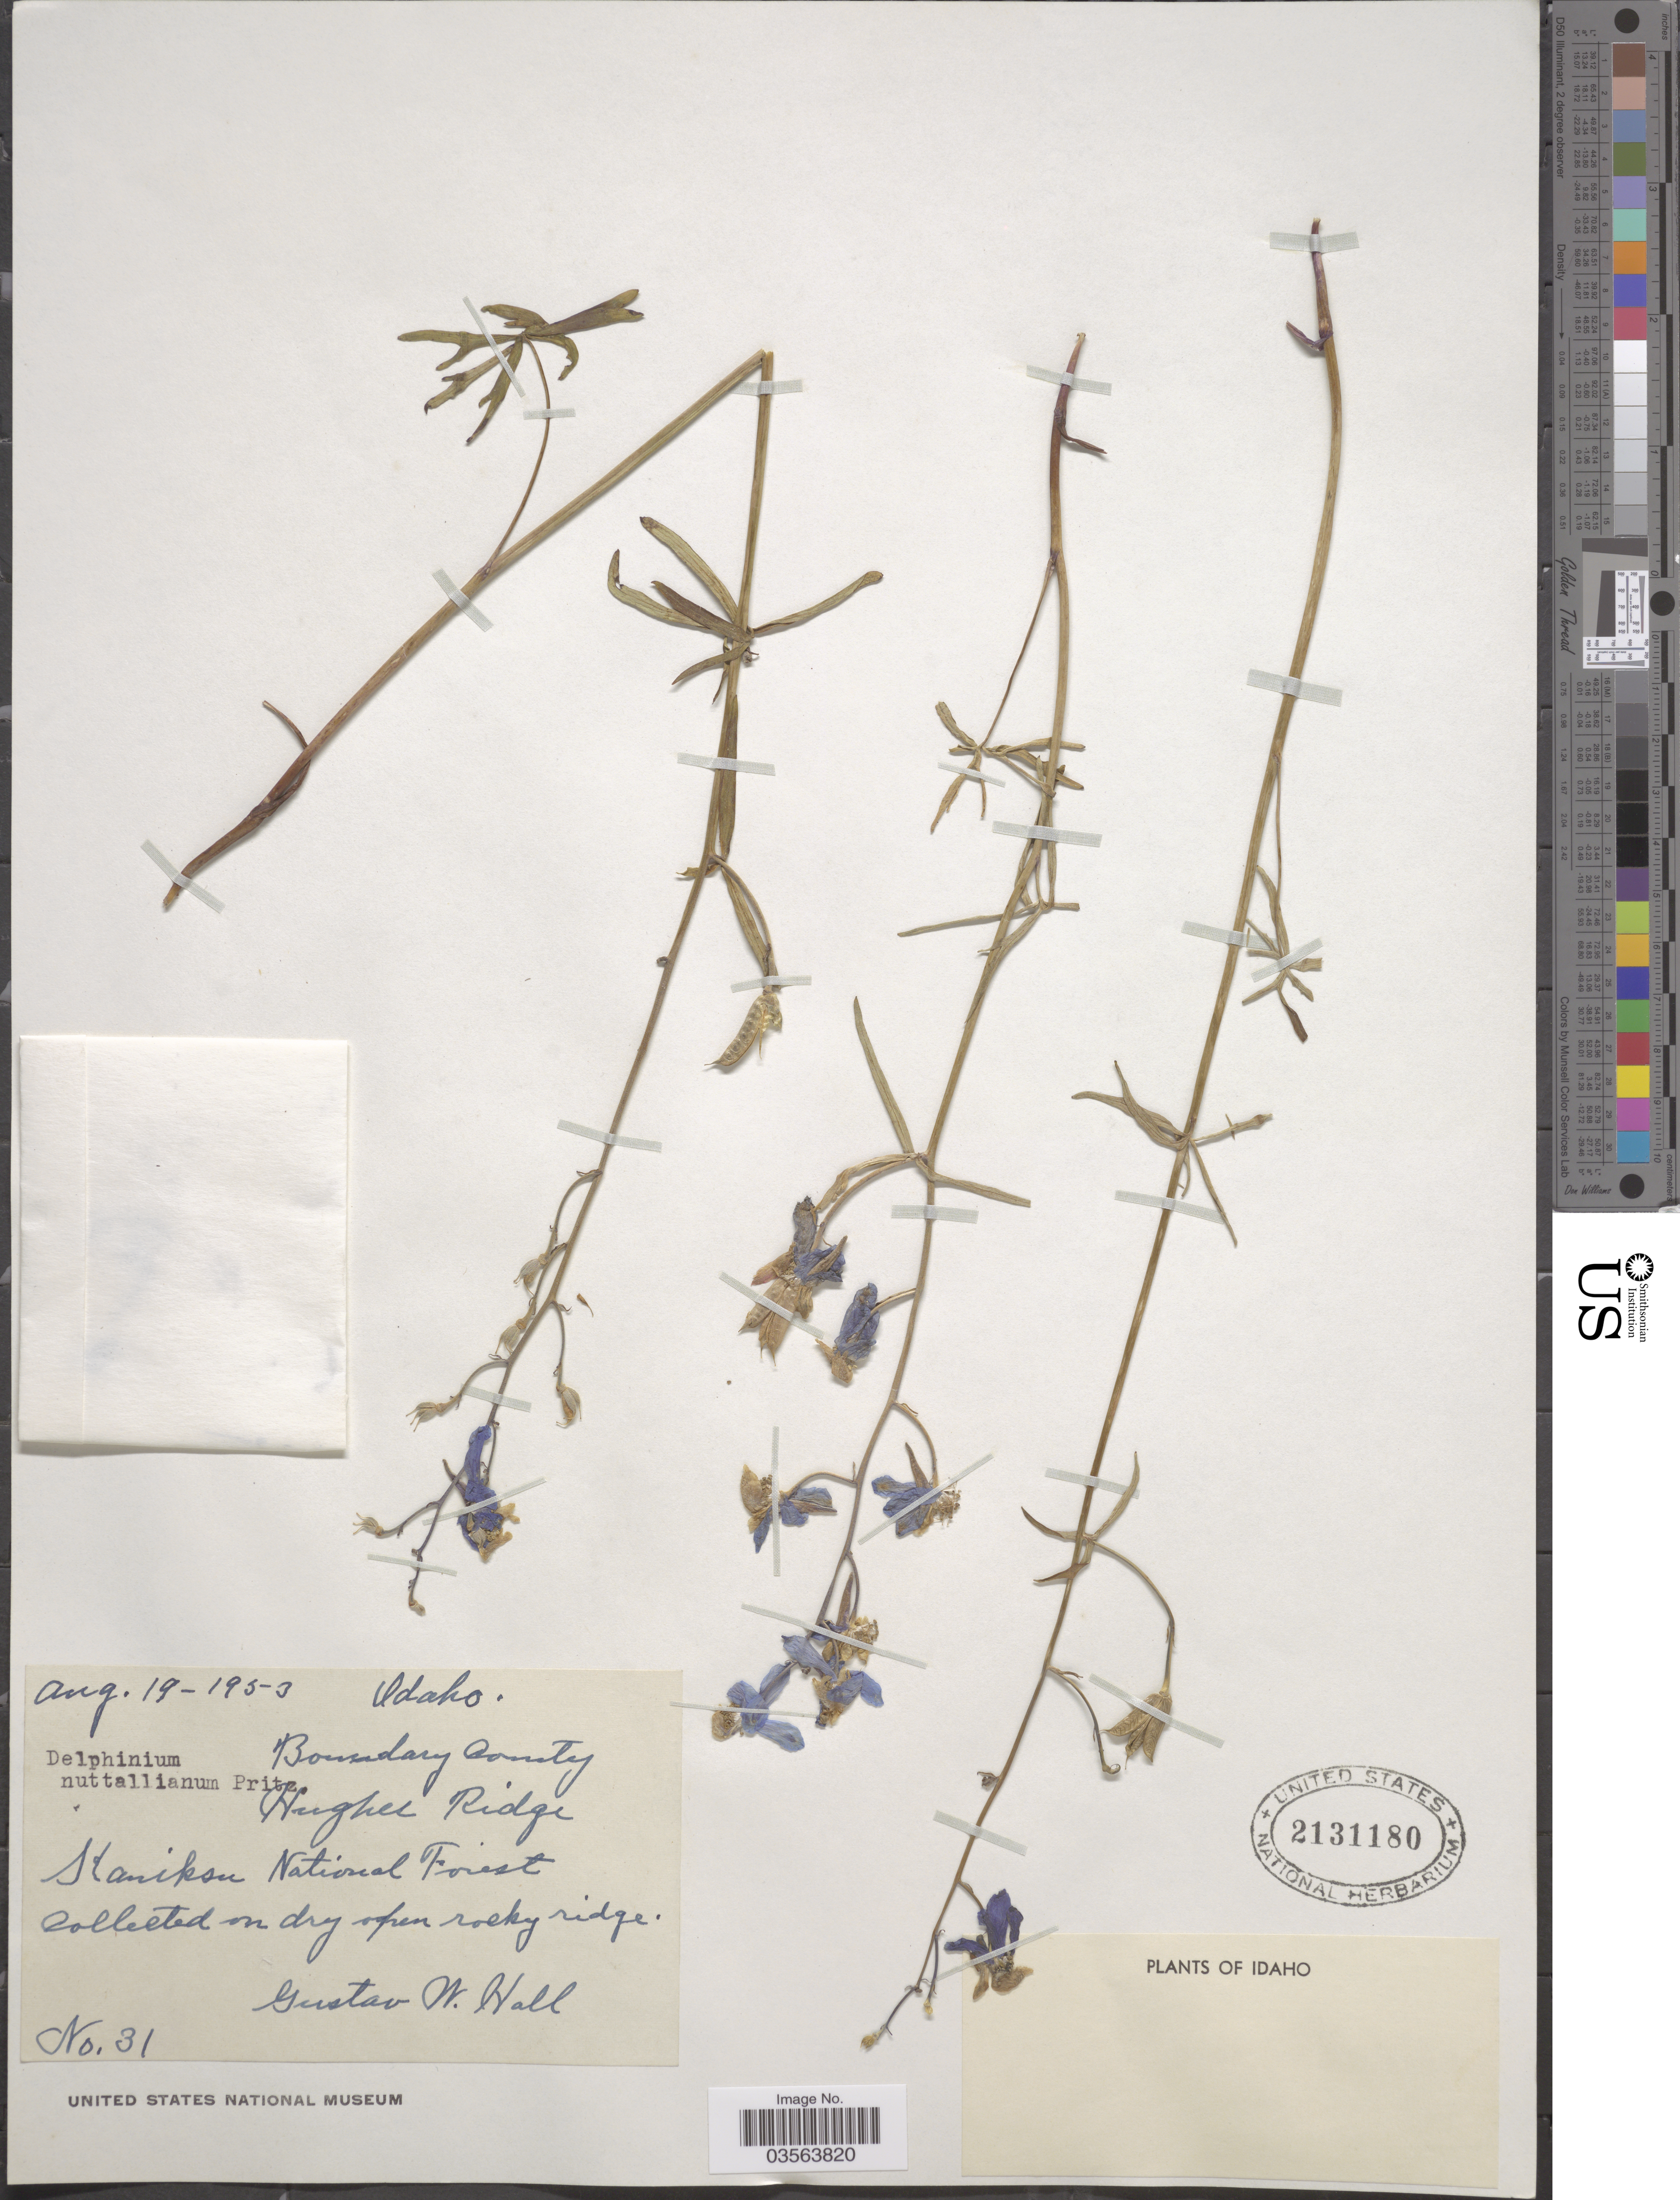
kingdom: Plantae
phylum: Tracheophyta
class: Magnoliopsida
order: Ranunculales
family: Ranunculaceae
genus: Delphinium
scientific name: Delphinium nuttallianum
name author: E. Pritz. ex Walpers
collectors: G. Hall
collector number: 31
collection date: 1953-08-19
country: United States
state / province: Idaho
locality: Boundary County. Hughes Ridge. Kaniksu National Forest.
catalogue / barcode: US 2131180